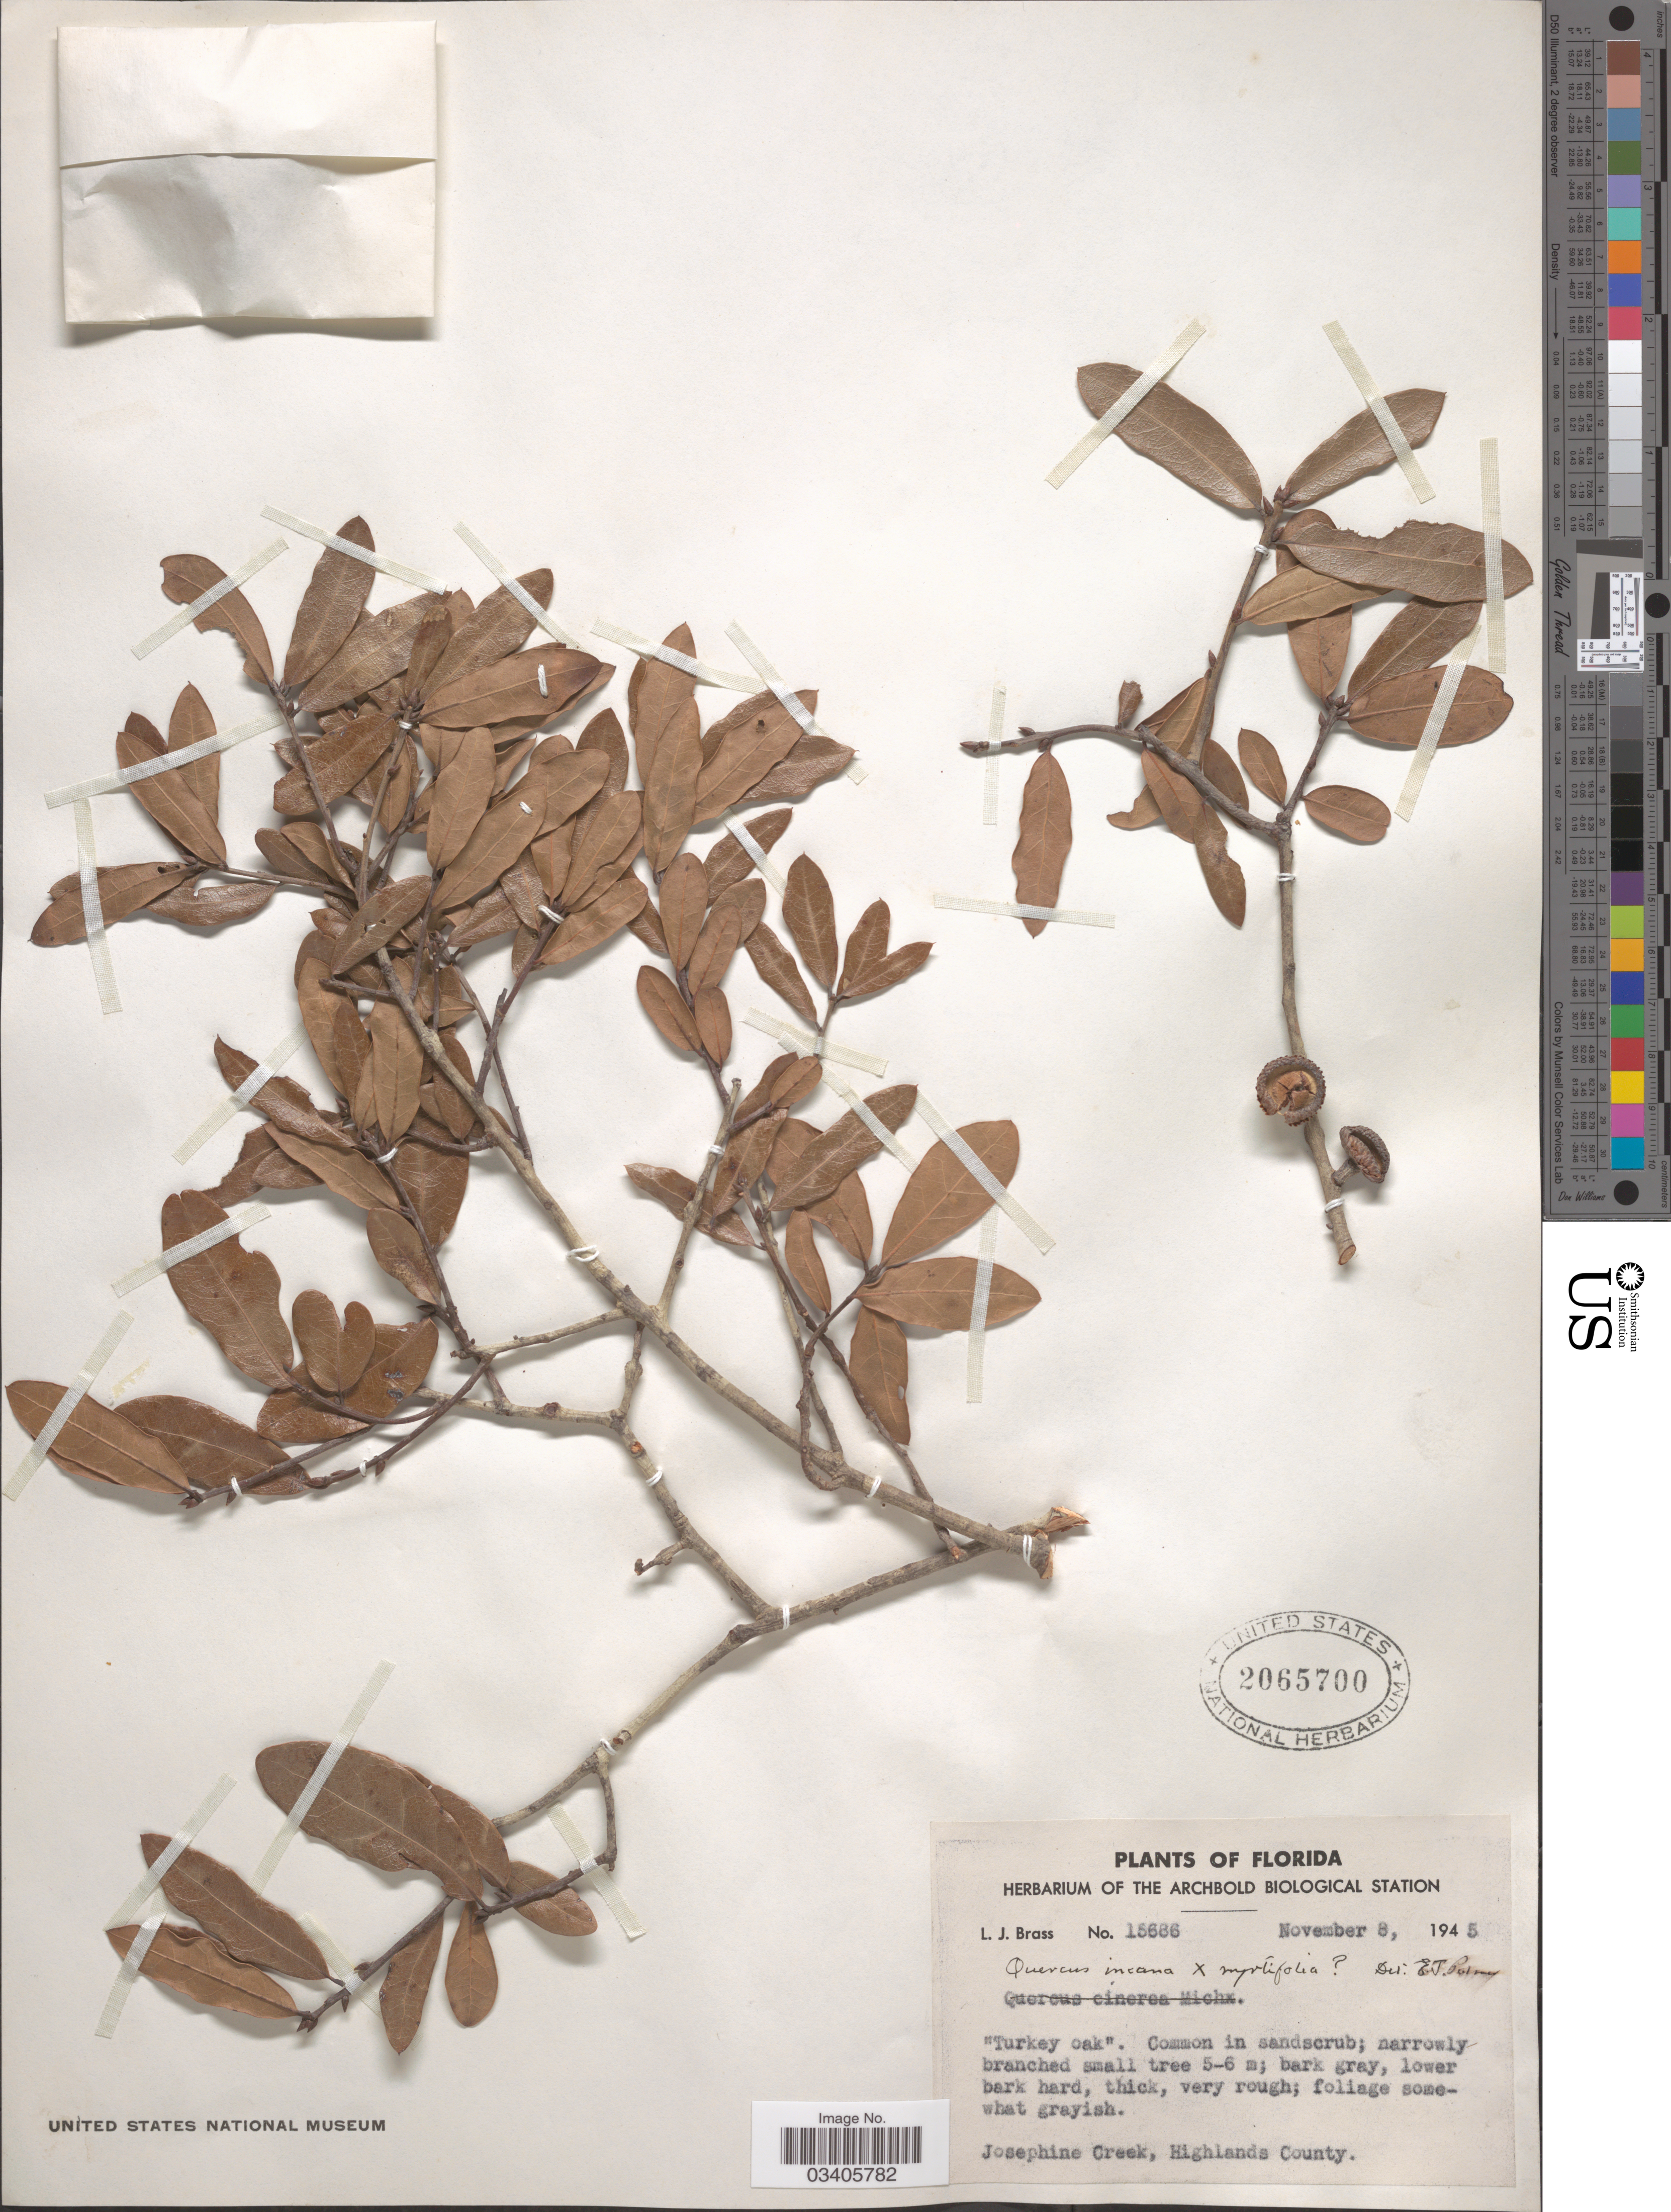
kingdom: Plantae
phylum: Tracheophyta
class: Magnoliopsida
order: Fagales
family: Fagaceae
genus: Quercus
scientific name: Quercus incana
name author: W. Bartram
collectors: L. J. Brass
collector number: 15686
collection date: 1945-11-08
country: United States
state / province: Florida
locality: Josephine Creek, Highlands County.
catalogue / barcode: US 2065700